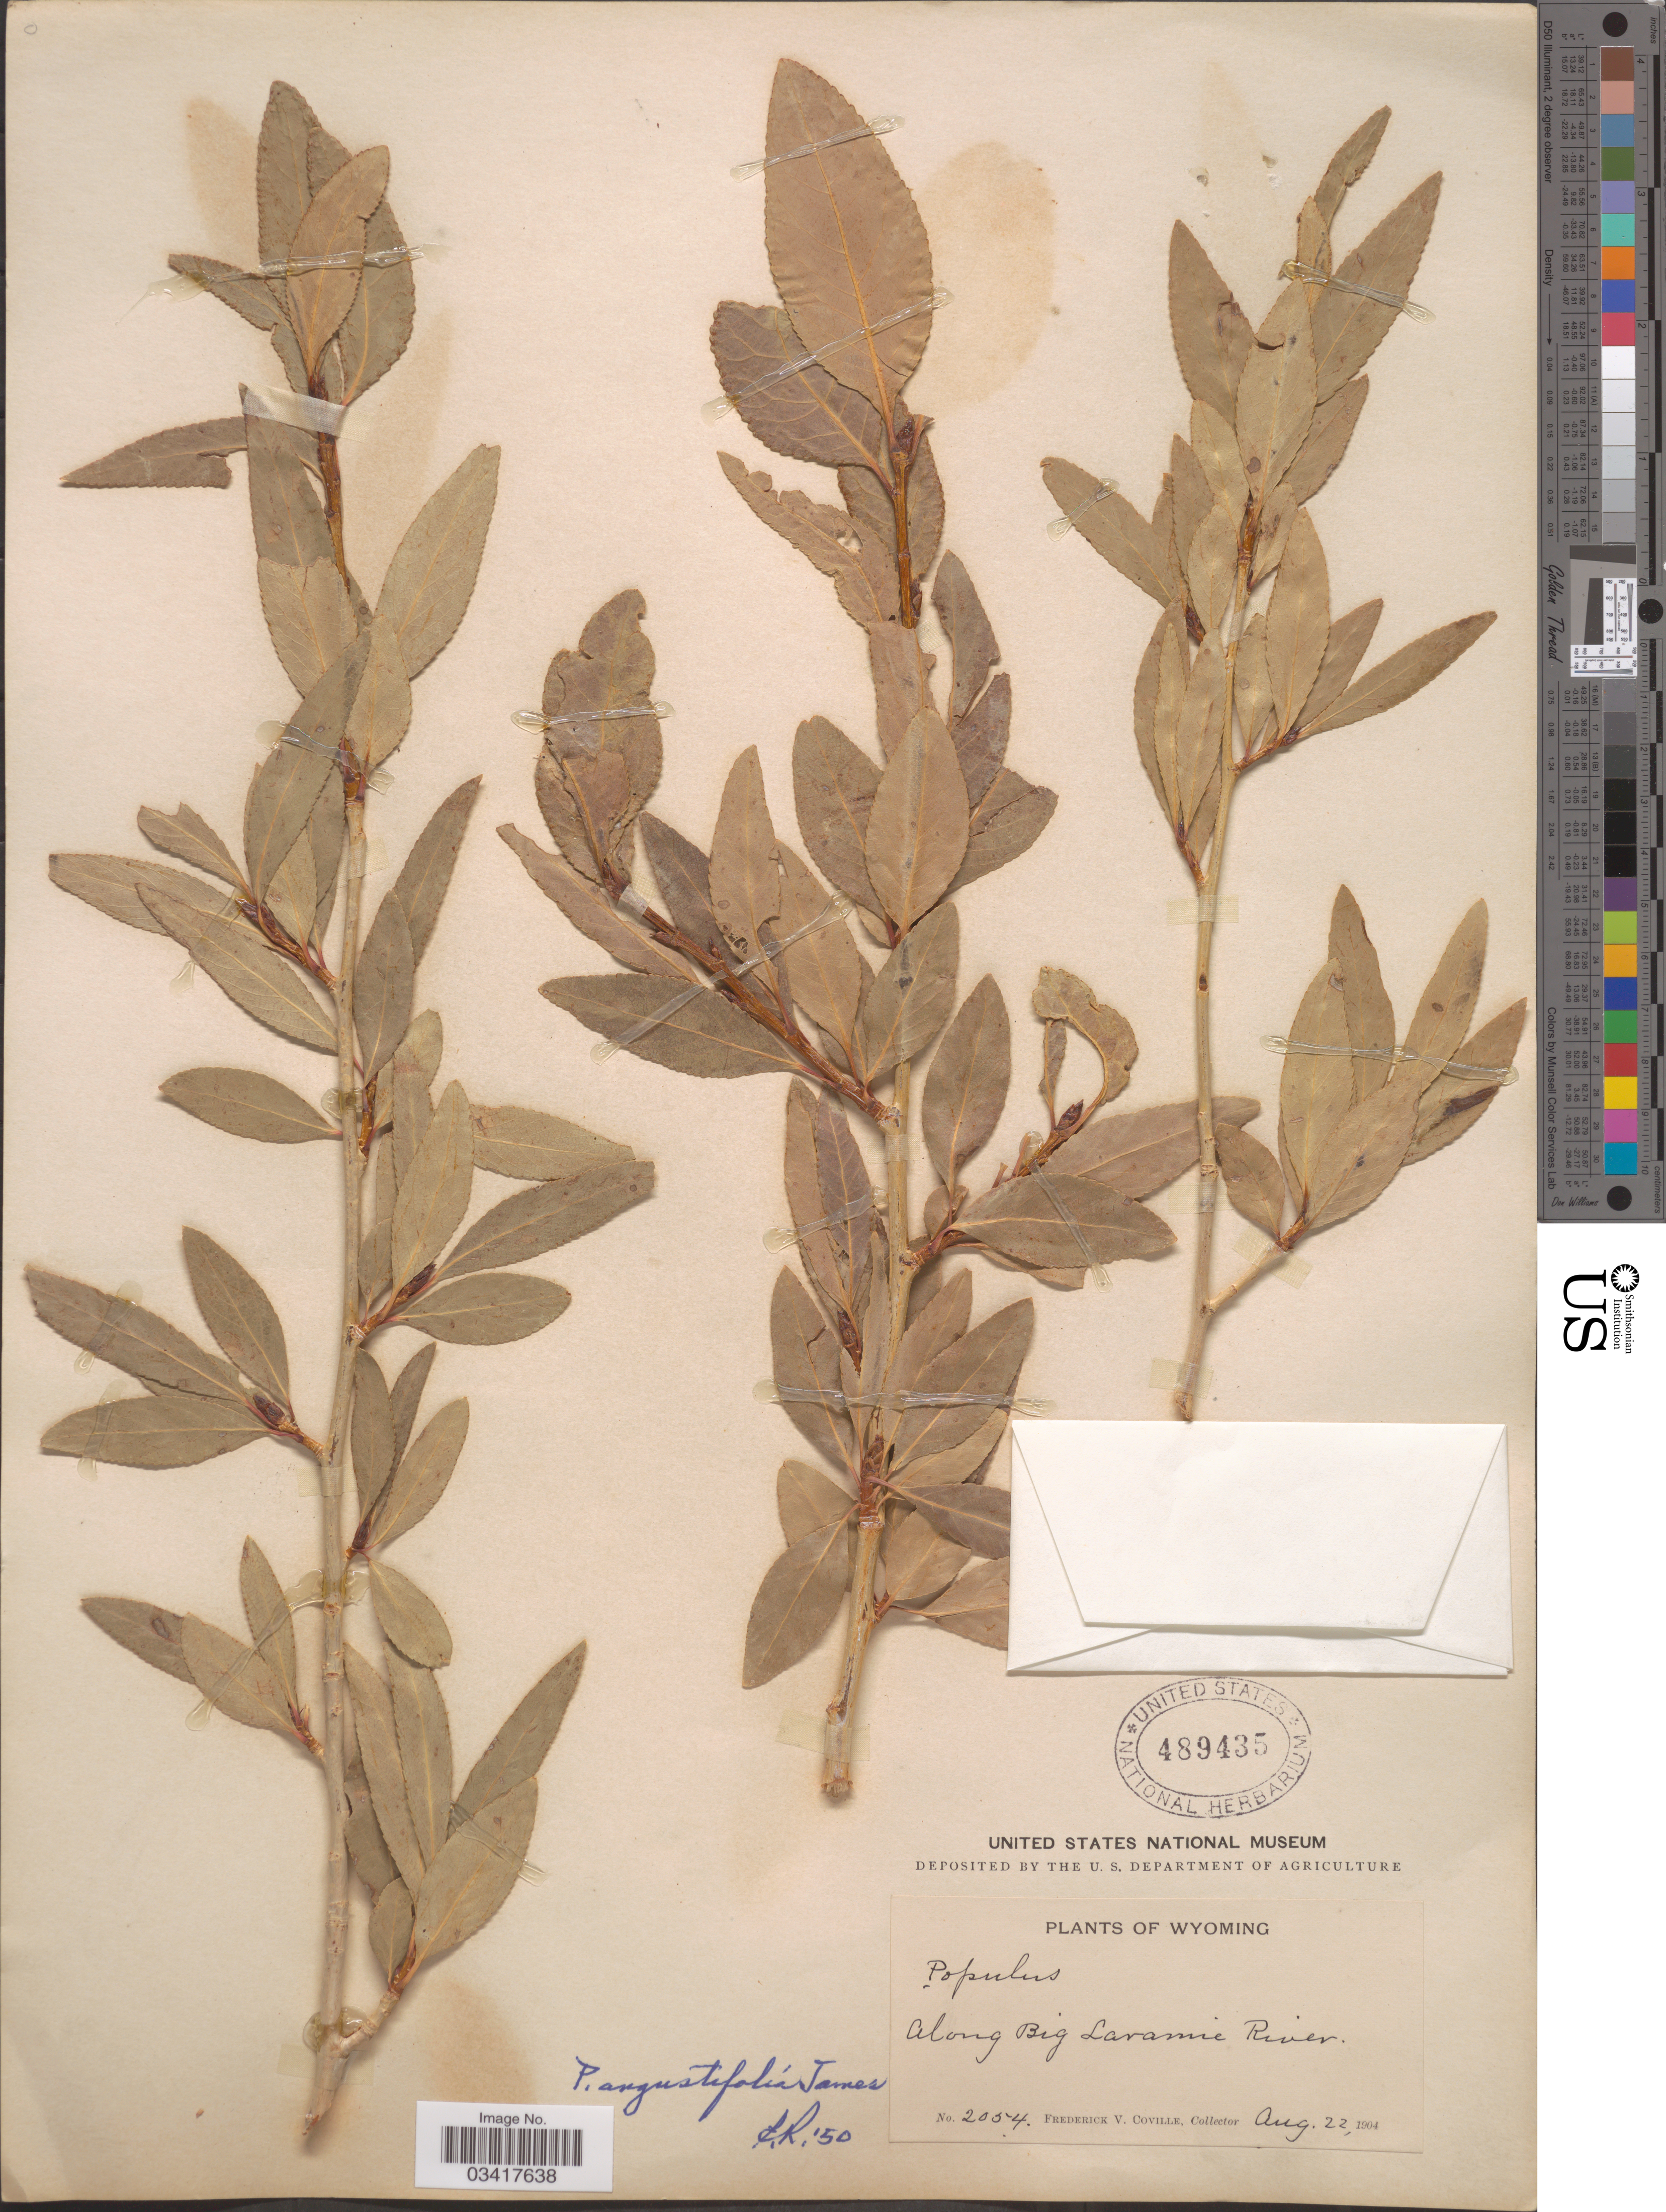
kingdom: Plantae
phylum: Tracheophyta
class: Magnoliopsida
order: Malpighiales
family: Salicaceae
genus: Populus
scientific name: Populus angustifolia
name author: E. James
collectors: F. V. Coville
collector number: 2054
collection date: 1904-08-22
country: United States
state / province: Wyoming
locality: Along Big Laramie River.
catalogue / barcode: US 489435